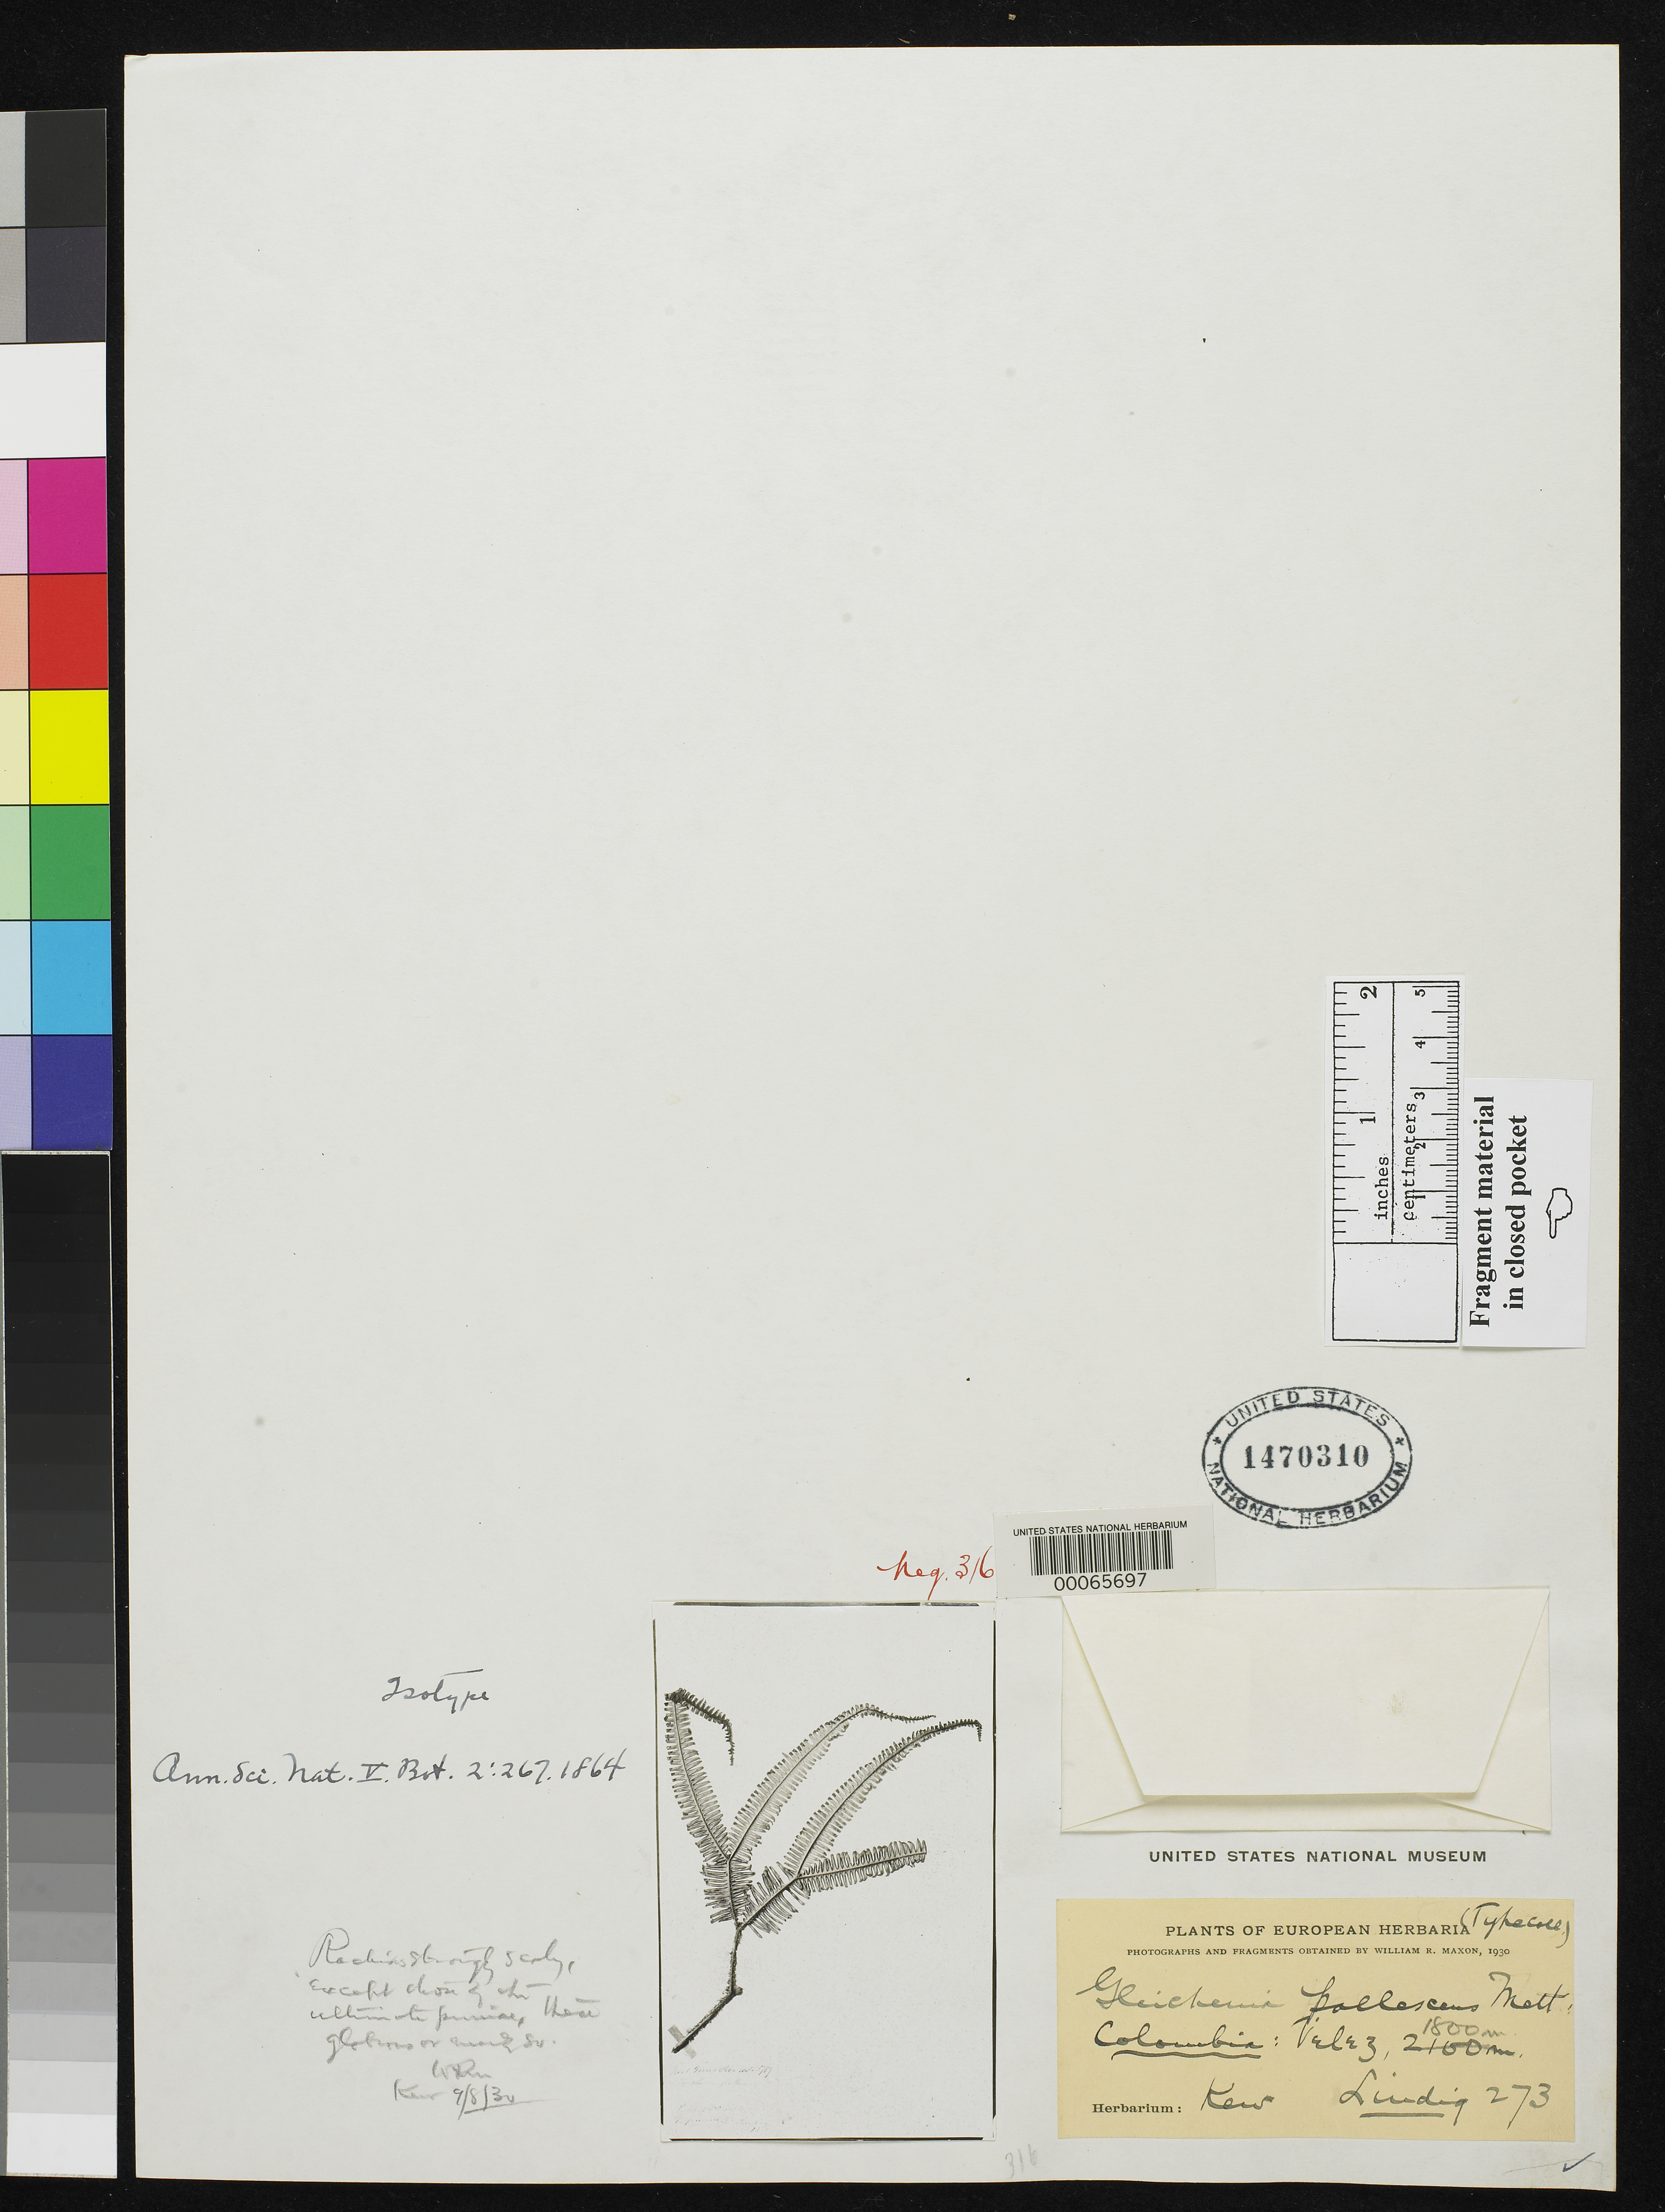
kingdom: Plantae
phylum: Tracheophyta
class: Polypodiopsida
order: Gleicheniales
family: Gleicheniaceae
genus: Gleichenia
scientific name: Gleichenia pallescens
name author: Mett.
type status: Type Collection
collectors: A. Lindig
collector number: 273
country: Colombia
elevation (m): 1800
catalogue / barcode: US 1470310